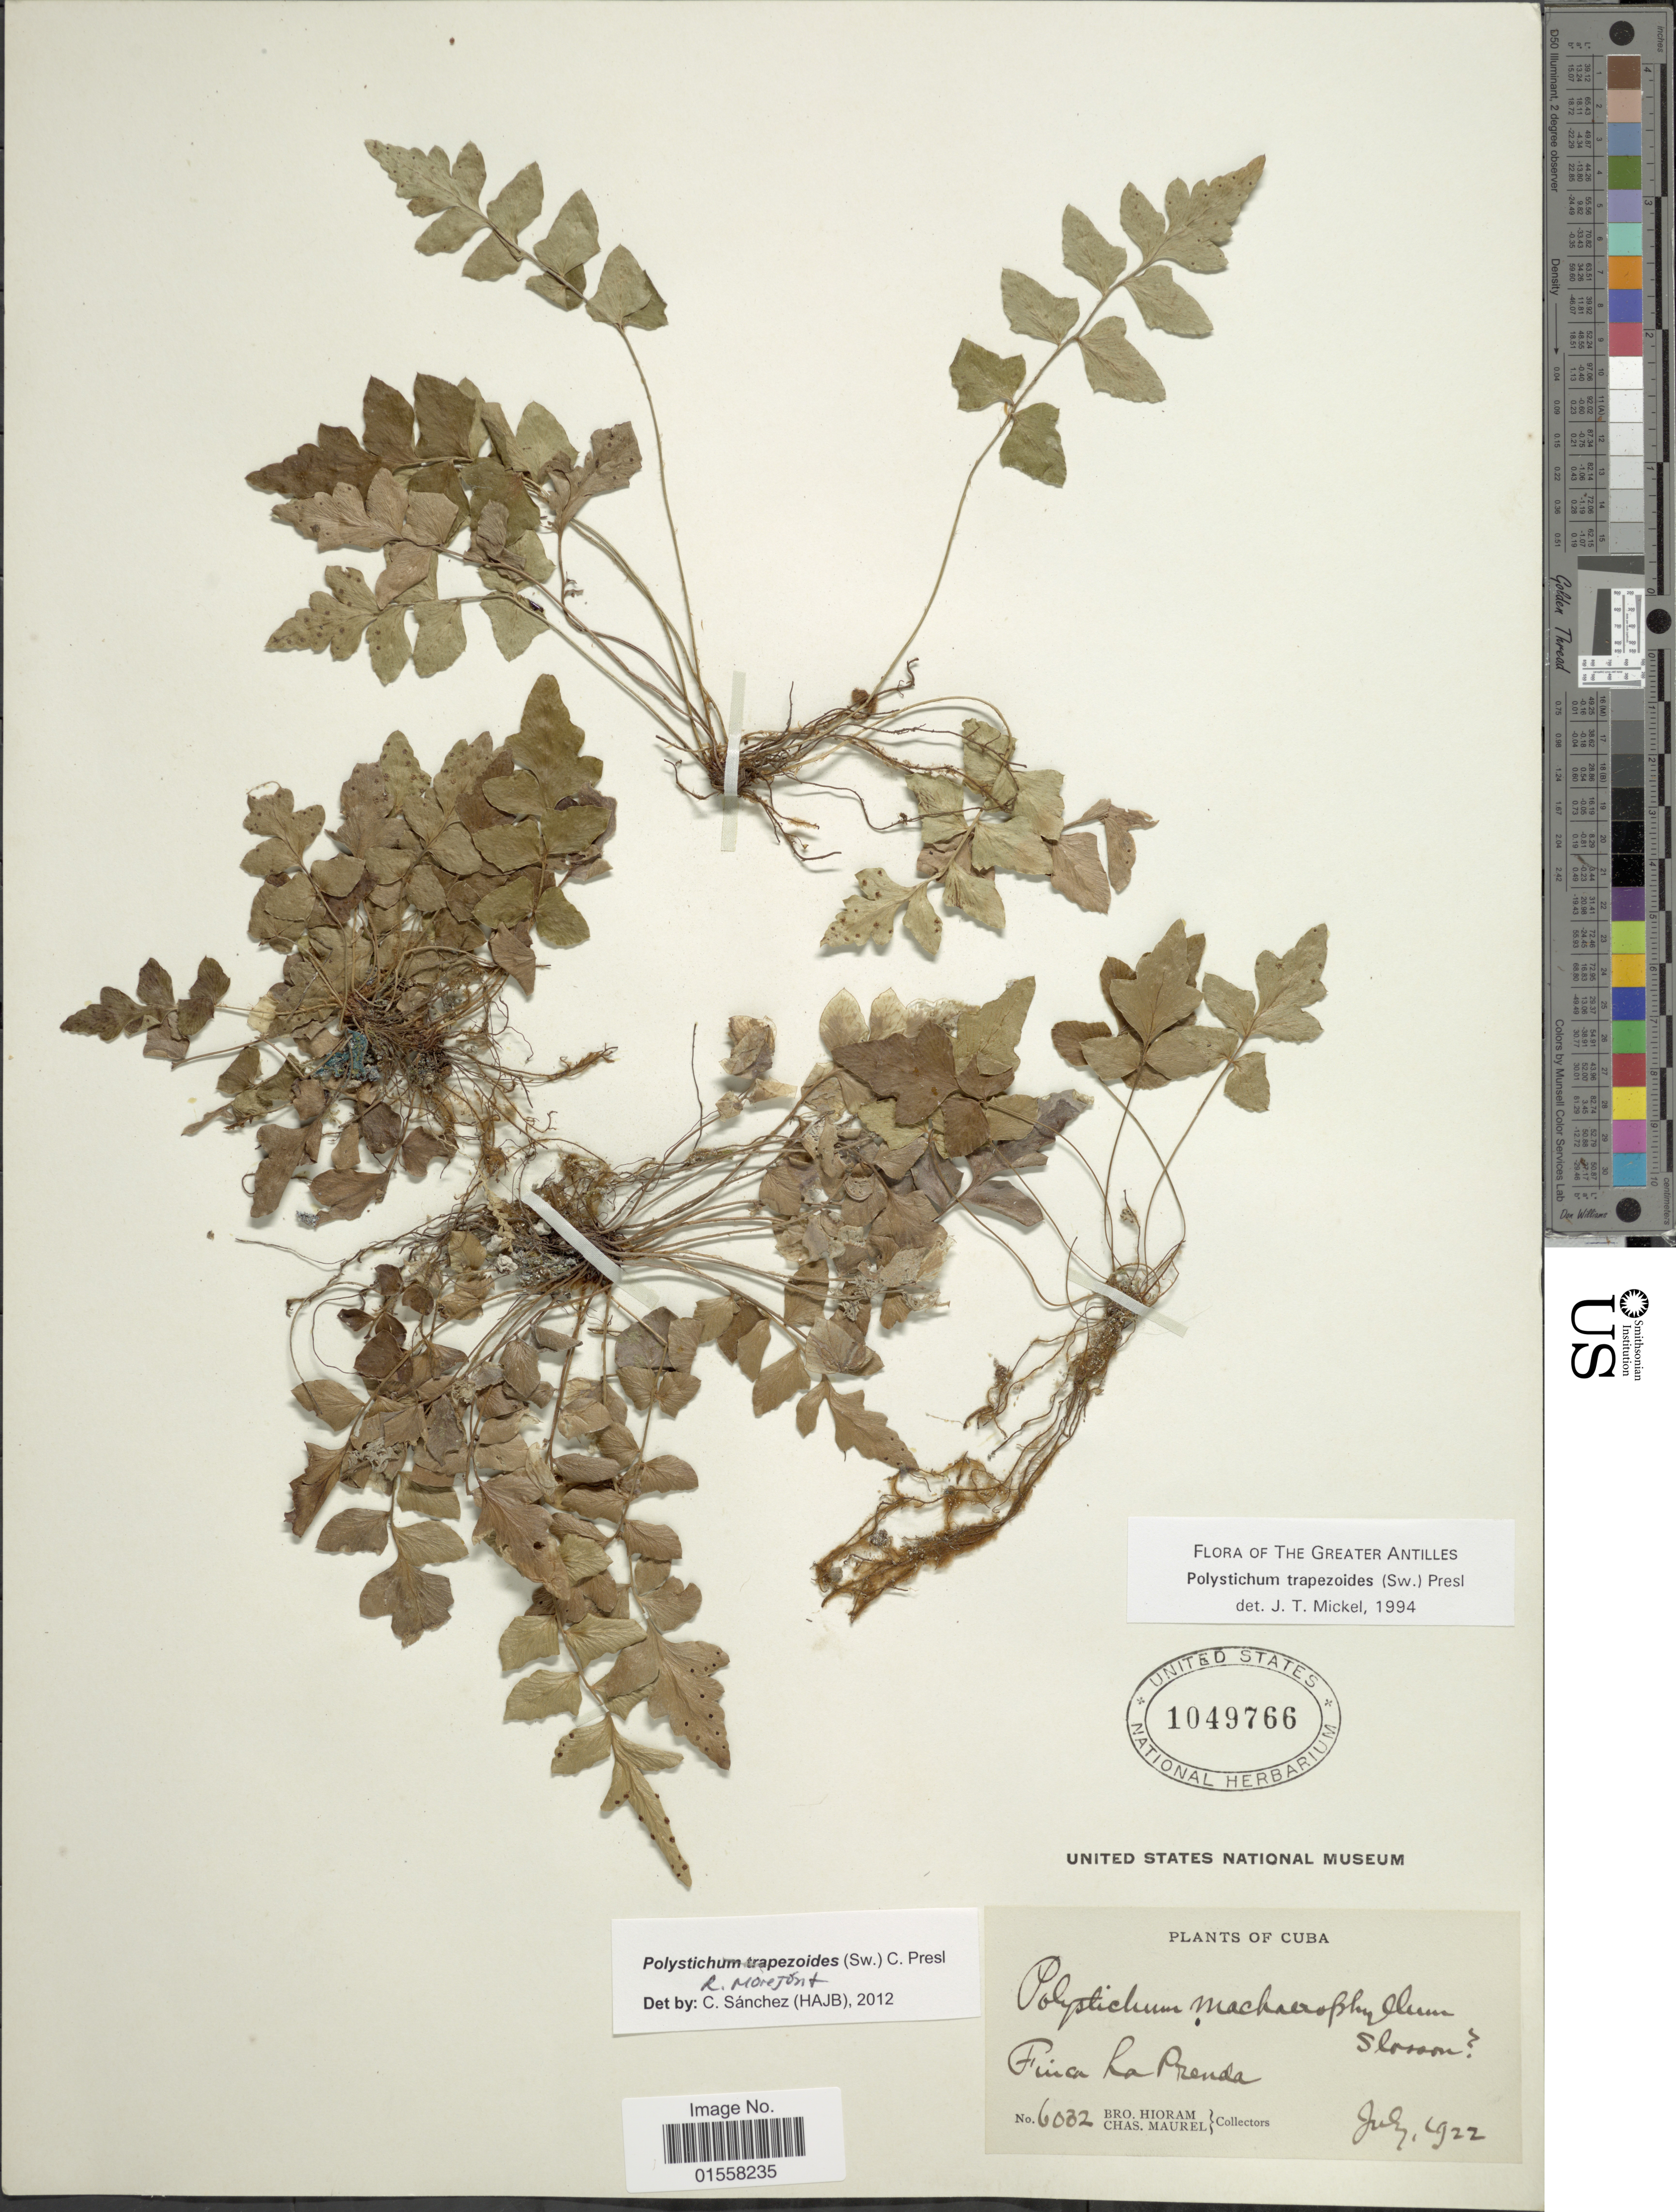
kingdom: Plantae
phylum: Tracheophyta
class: Polypodiopsida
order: Polypodiales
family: Dryopteridaceae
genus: Polystichum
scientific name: Polystichum trapezoides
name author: (Sw.) C. Presl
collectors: Bro. Hioram & C. Maurel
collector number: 6032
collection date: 1922-07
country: Cuba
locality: La Prenda. Cuba.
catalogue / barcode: US 1049766